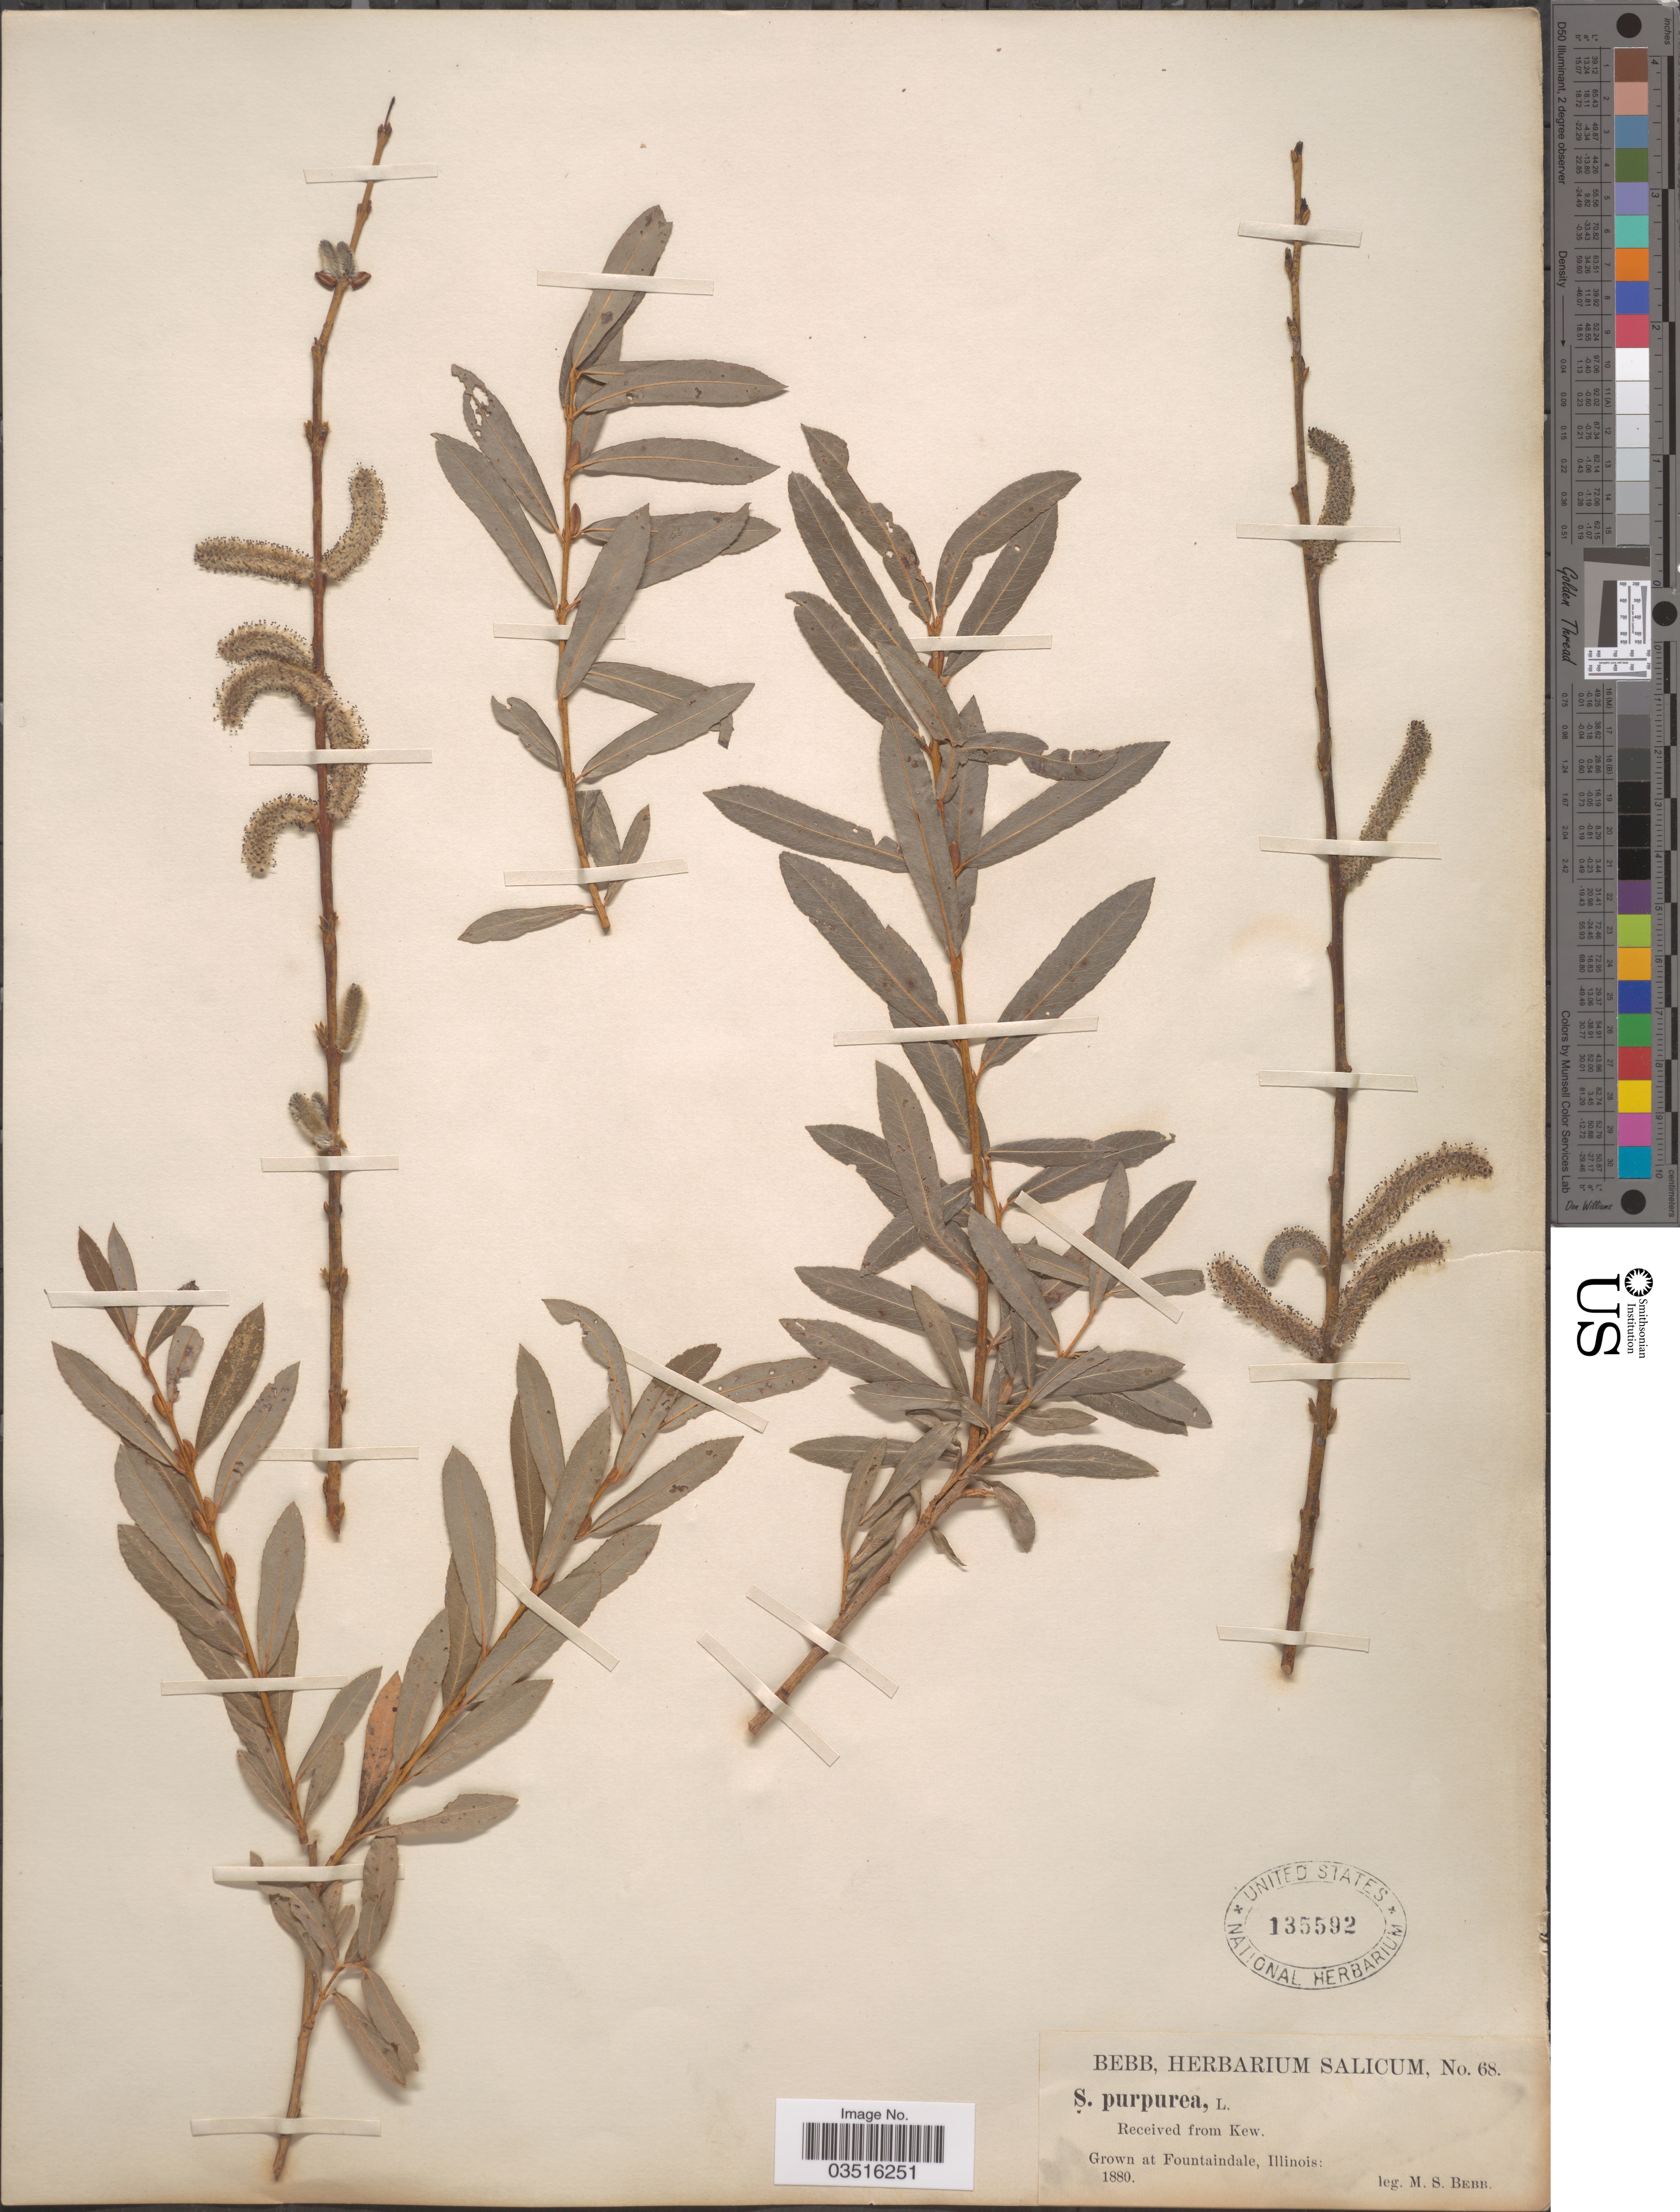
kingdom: Plantae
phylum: Tracheophyta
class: Magnoliopsida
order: Malpighiales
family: Salicaceae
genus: Salix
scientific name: Salix purpurea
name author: L.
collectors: M. Bebb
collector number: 68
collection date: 1880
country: United States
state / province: Illinois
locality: Fountaindale.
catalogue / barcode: US 135592